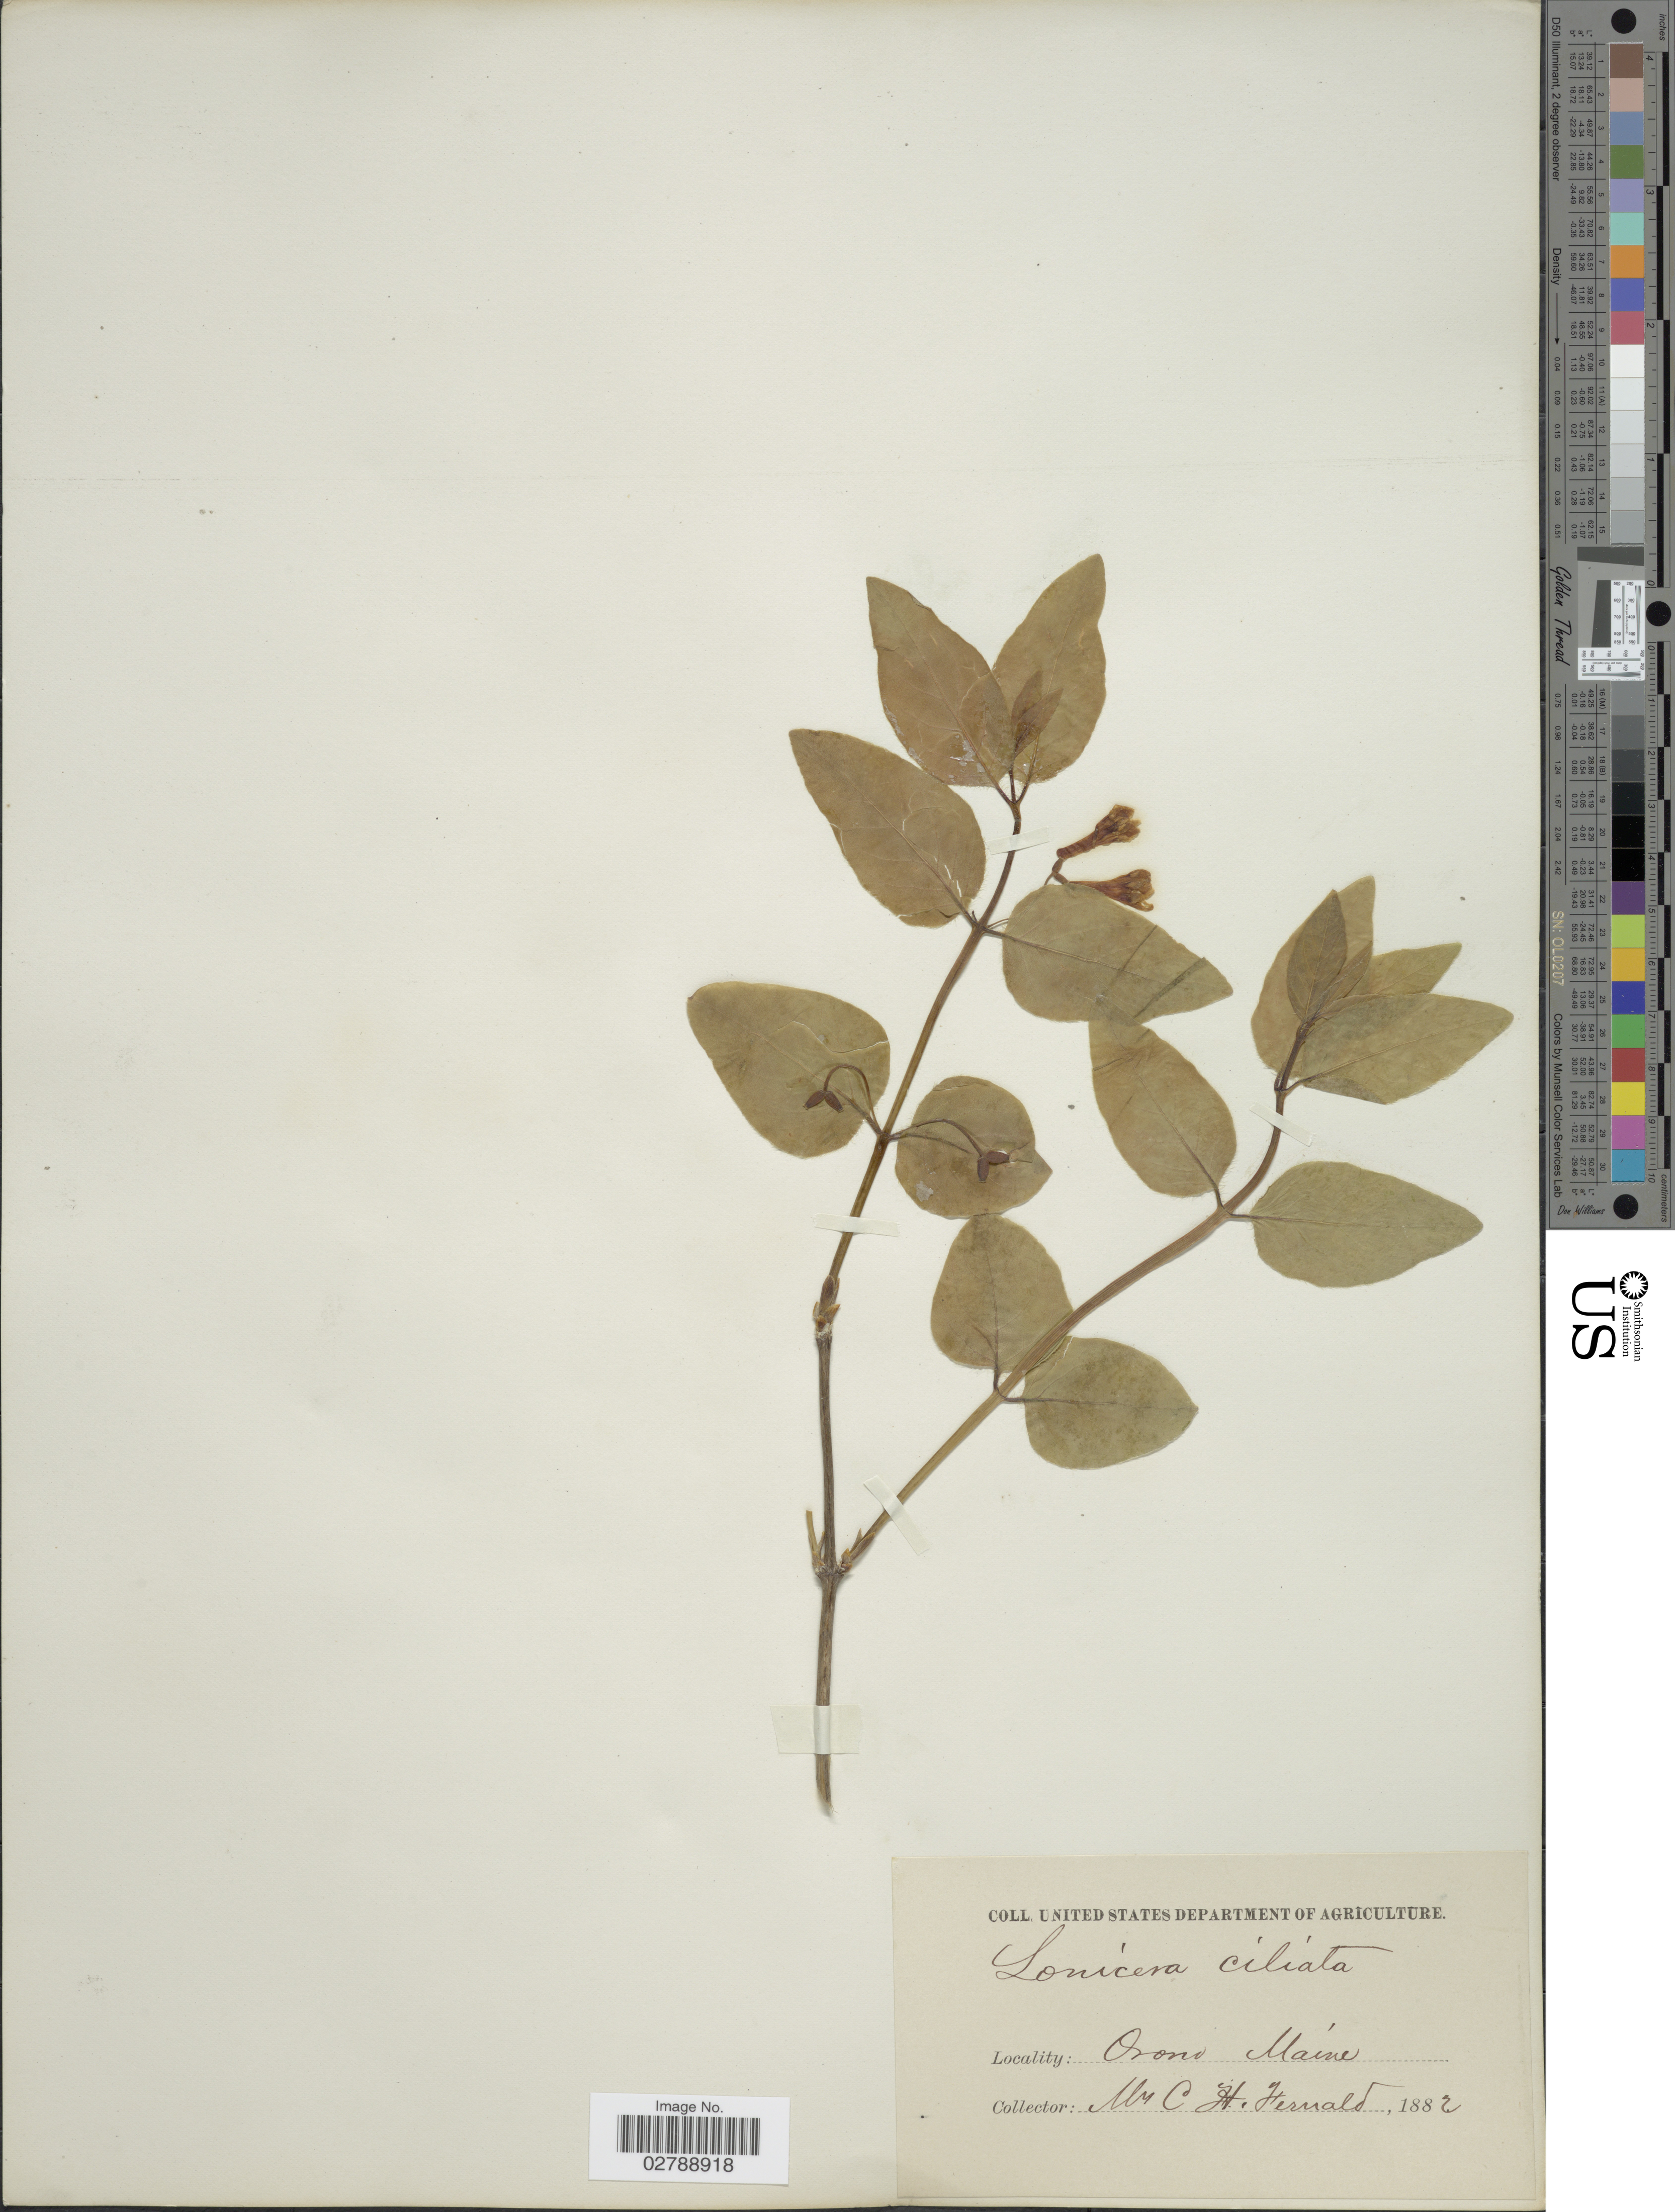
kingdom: Plantae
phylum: Tracheophyta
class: Magnoliopsida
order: Dipsacales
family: Caprifoliaceae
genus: Lonicera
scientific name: Lonicera canadensis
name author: Bartram & W. Bartram ex Marshall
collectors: C. H. Fernald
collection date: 1882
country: United States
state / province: Maine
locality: Orono.